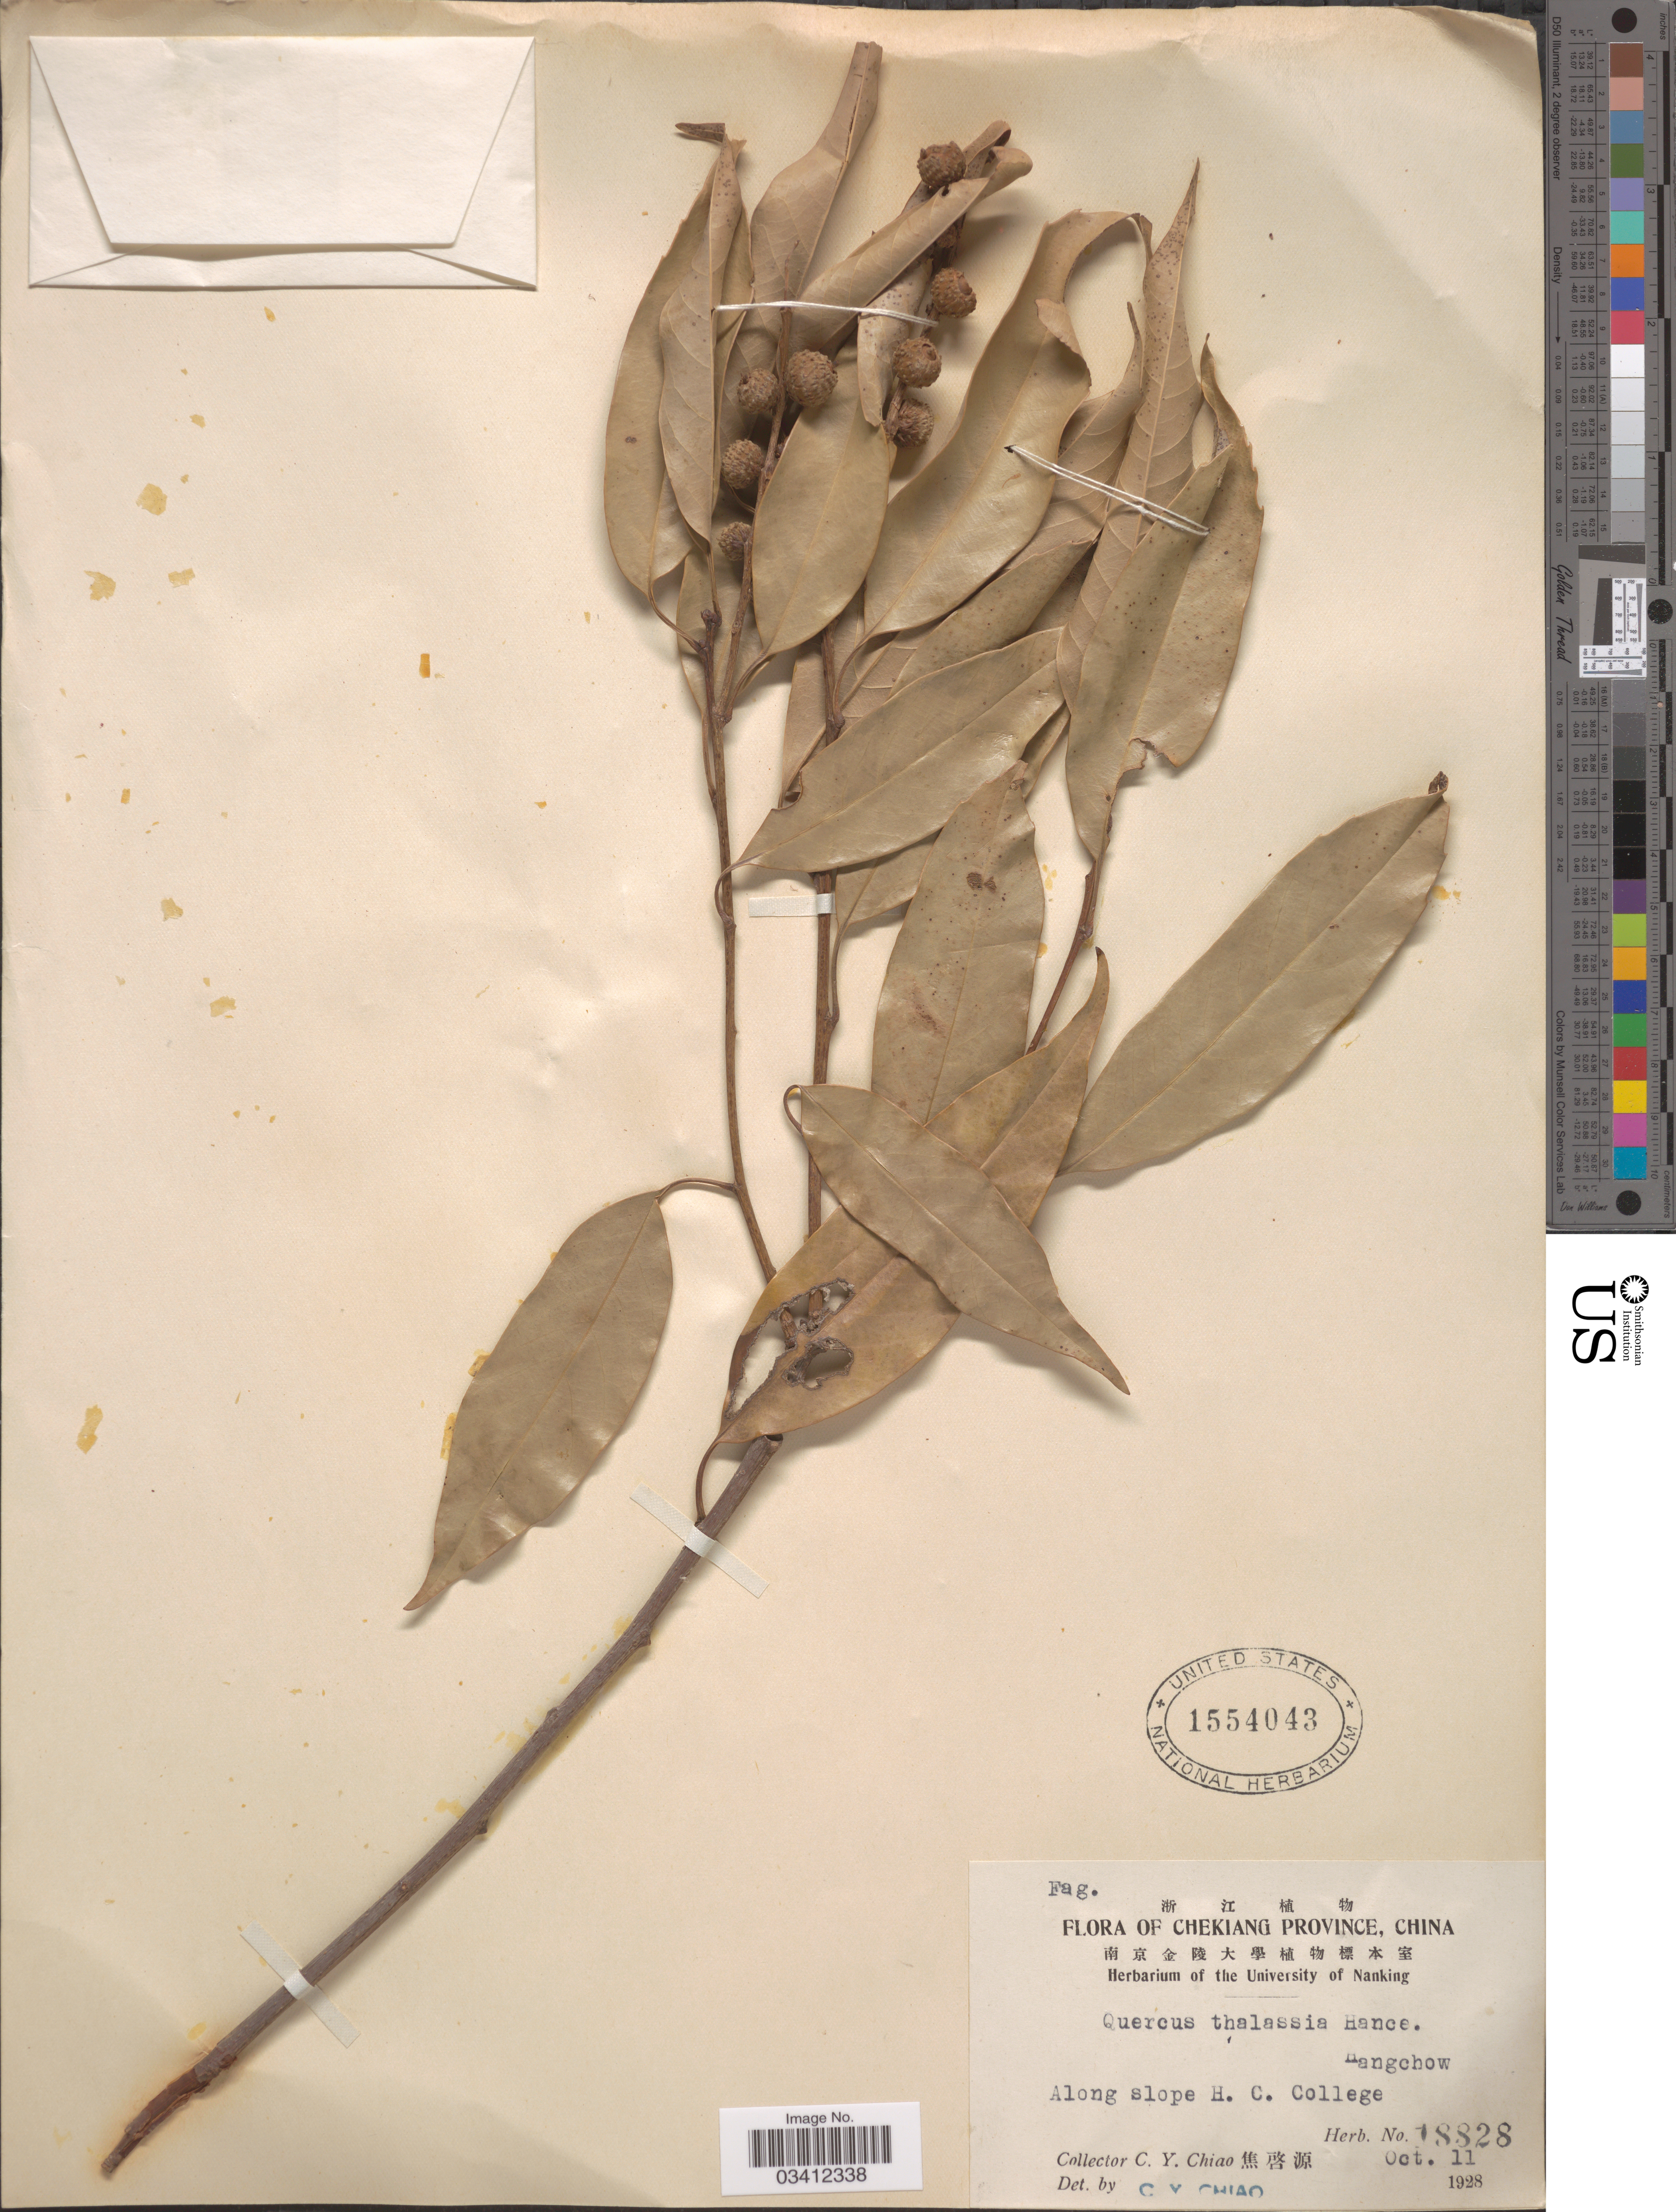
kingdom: Plantae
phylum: Tracheophyta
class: Magnoliopsida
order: Fagales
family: Fagaceae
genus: Quercus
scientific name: Quercus ternaticupula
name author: Hayata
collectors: C. Y. Chiao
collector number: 18828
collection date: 1928-10-11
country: China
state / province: Zhejiang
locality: Chekiang Province. Hangchow. Along slope H. C. College.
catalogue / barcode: US 1554043